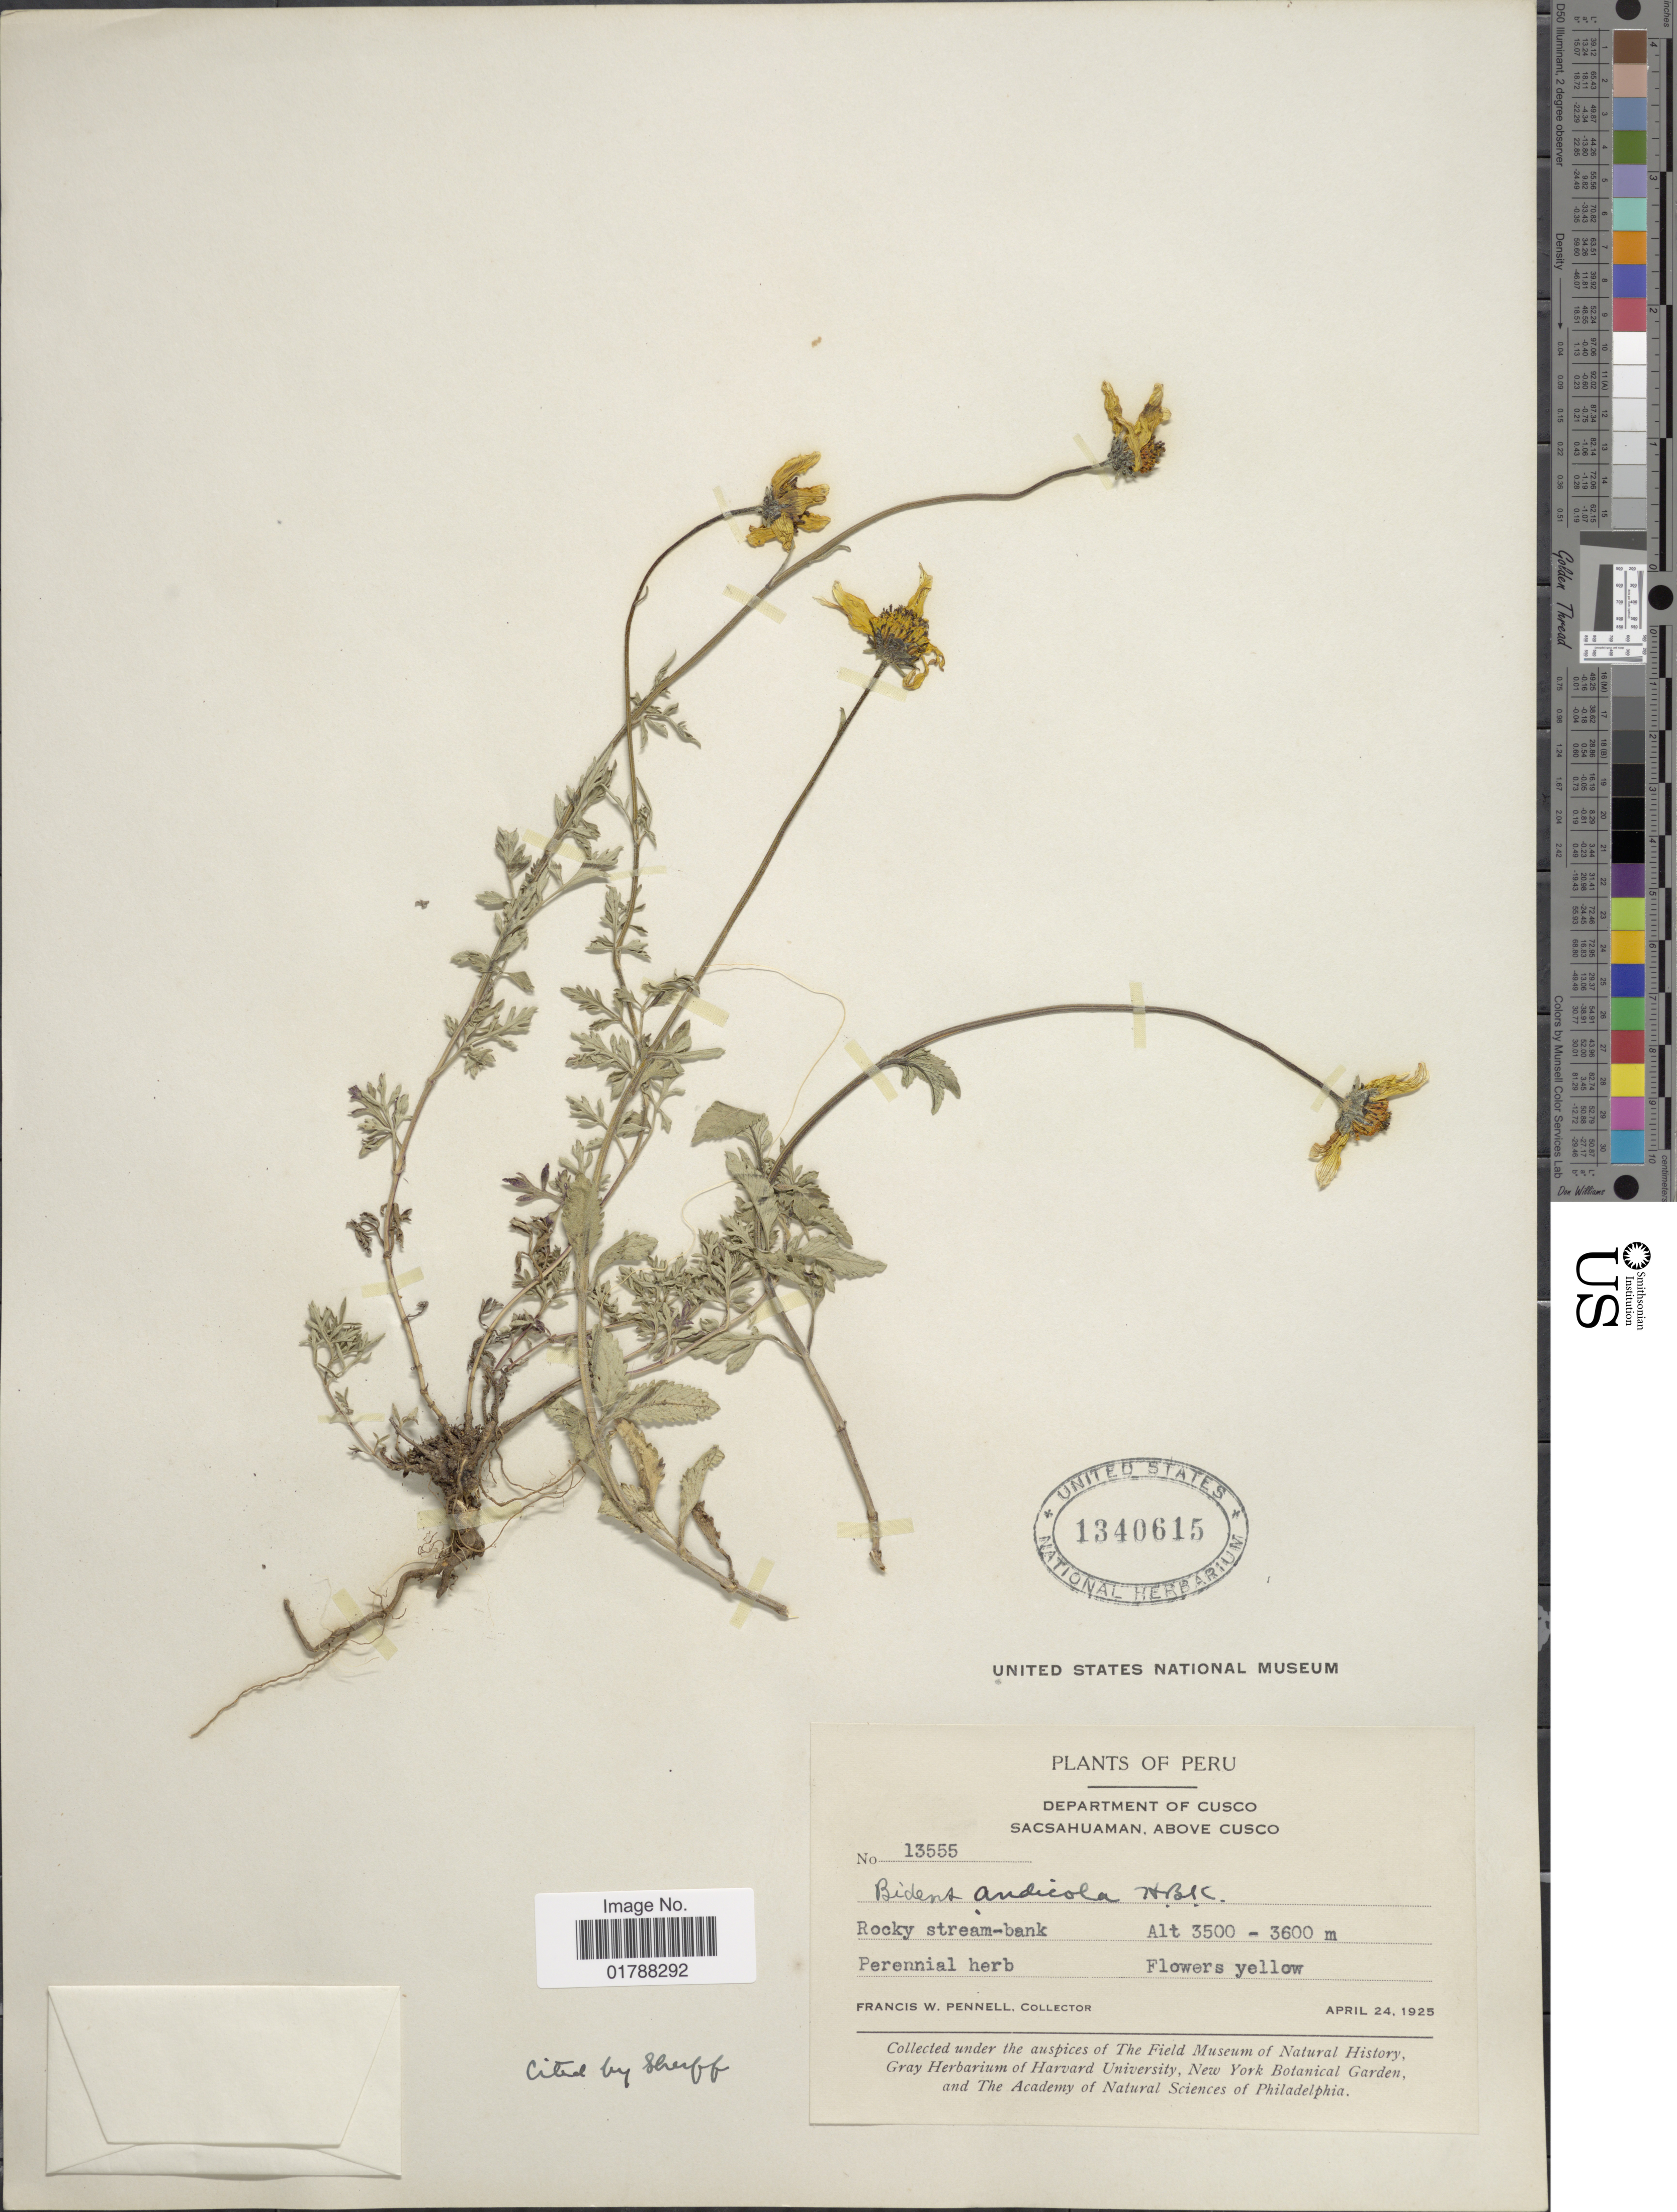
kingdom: Plantae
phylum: Tracheophyta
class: Magnoliopsida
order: Asterales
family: Asteraceae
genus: Bidens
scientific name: Bidens andicola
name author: Kunth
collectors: F. W. Pennell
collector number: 13555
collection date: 1925-04-24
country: Peru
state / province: Cusco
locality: Sacsahuaman, above Cusco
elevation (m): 3500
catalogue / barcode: US 1340615